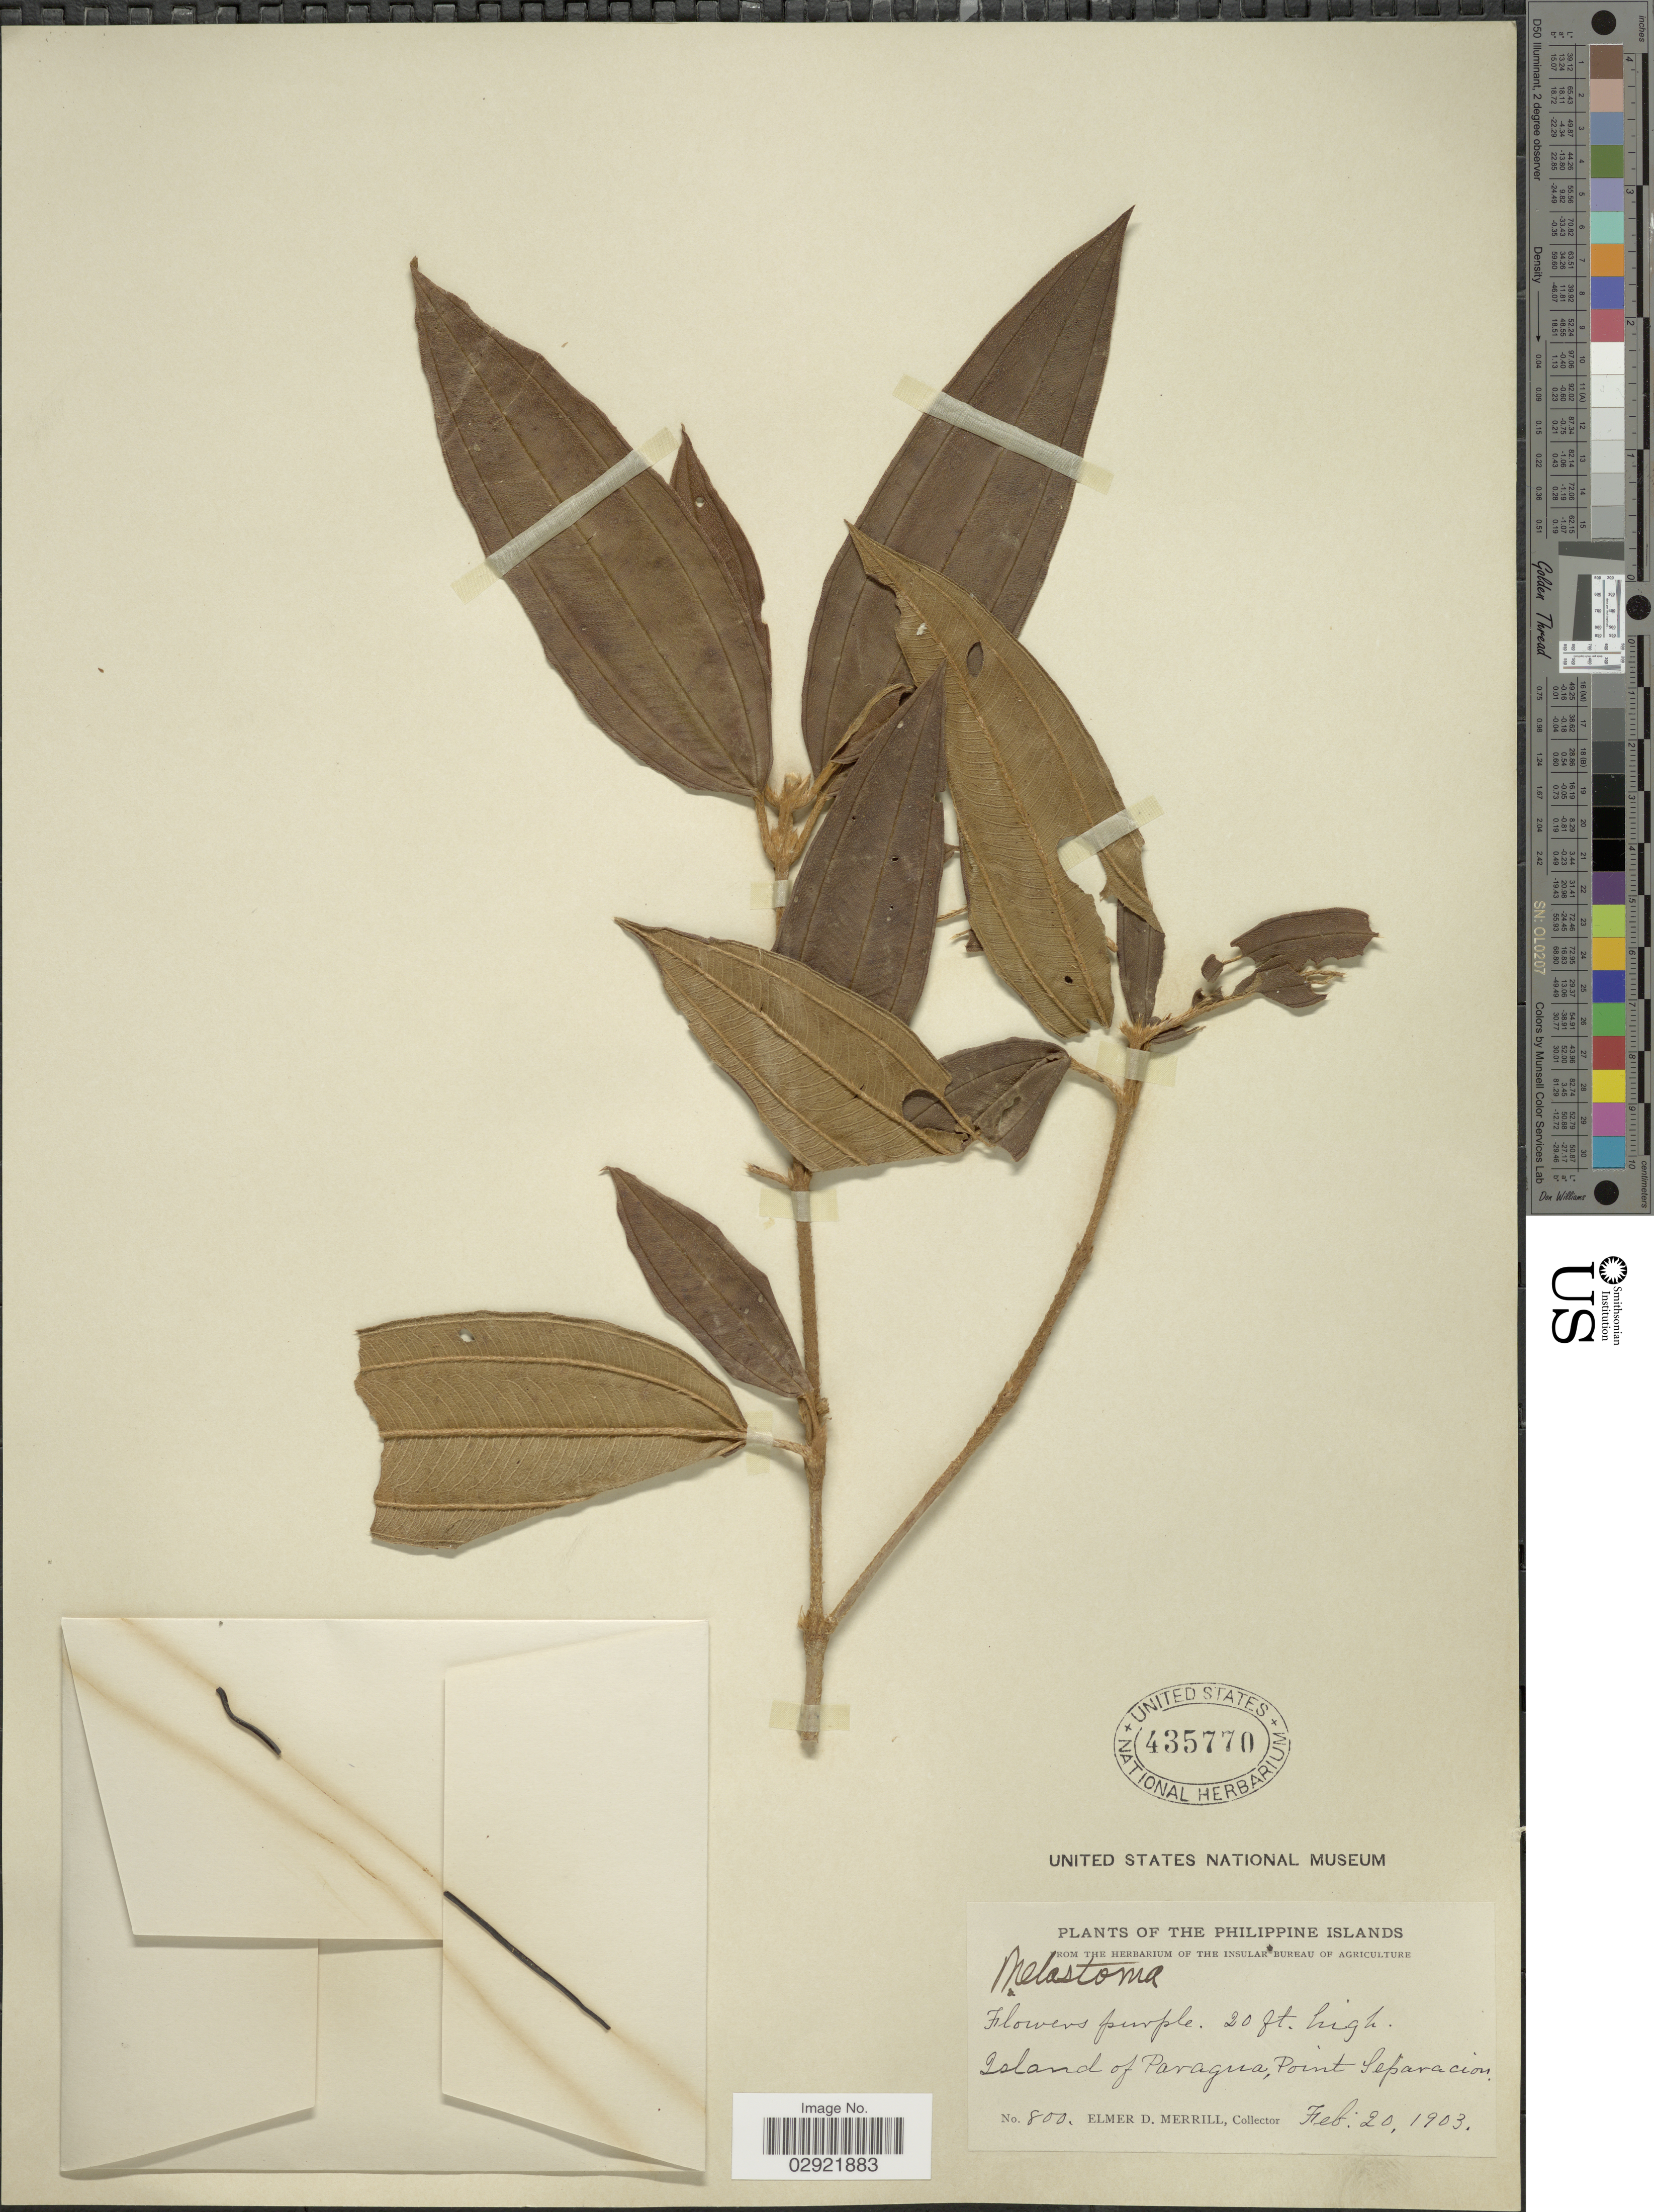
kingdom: Plantae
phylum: Tracheophyta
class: Magnoliopsida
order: Myrtales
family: Melastomataceae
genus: Melastoma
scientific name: Melastoma malabathricum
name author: L.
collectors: E. D. Merrill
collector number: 800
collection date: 1903-02-20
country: Philippines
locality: Island of Paragua, Point Separacion.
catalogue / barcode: US 435770